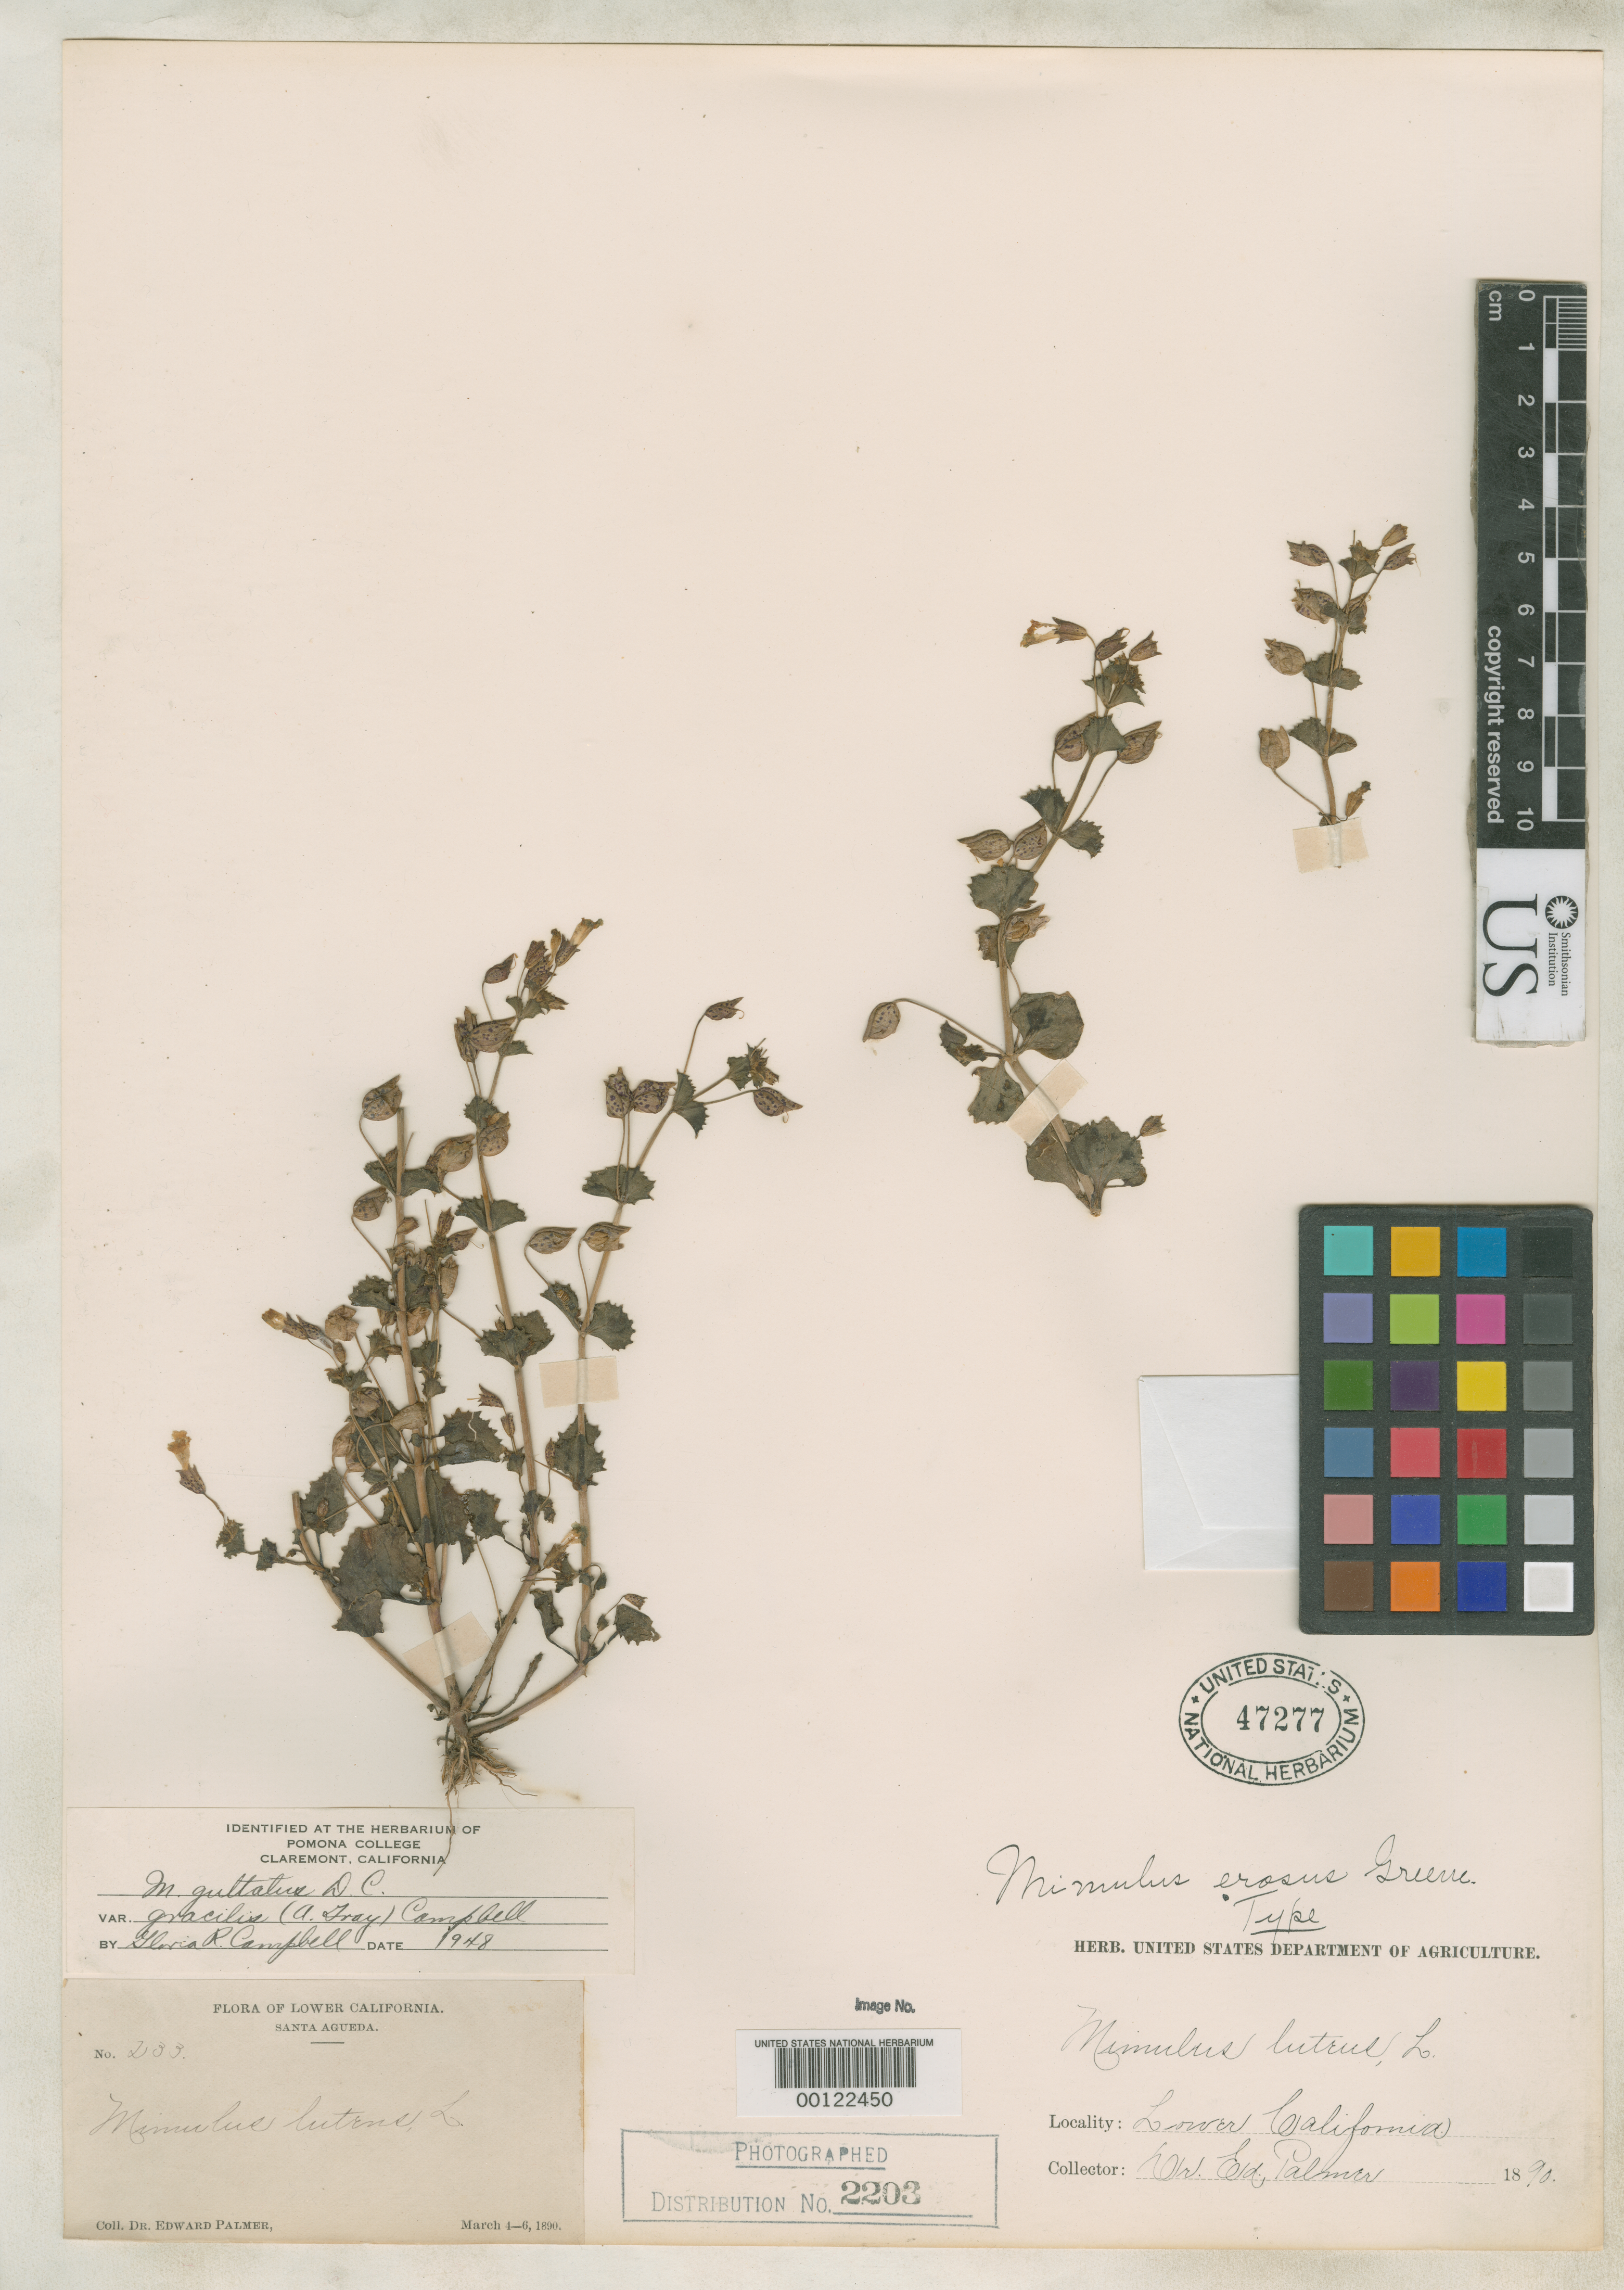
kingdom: Plantae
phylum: Tracheophyta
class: Magnoliopsida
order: Lamiales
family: Phrymaceae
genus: Mimulus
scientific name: Mimulus erosus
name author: Greene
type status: Holotype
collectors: E. Palmer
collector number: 233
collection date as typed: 04 Mar 1890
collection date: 1890-03-04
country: United States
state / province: California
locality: Santa Agueda.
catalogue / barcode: US 47277